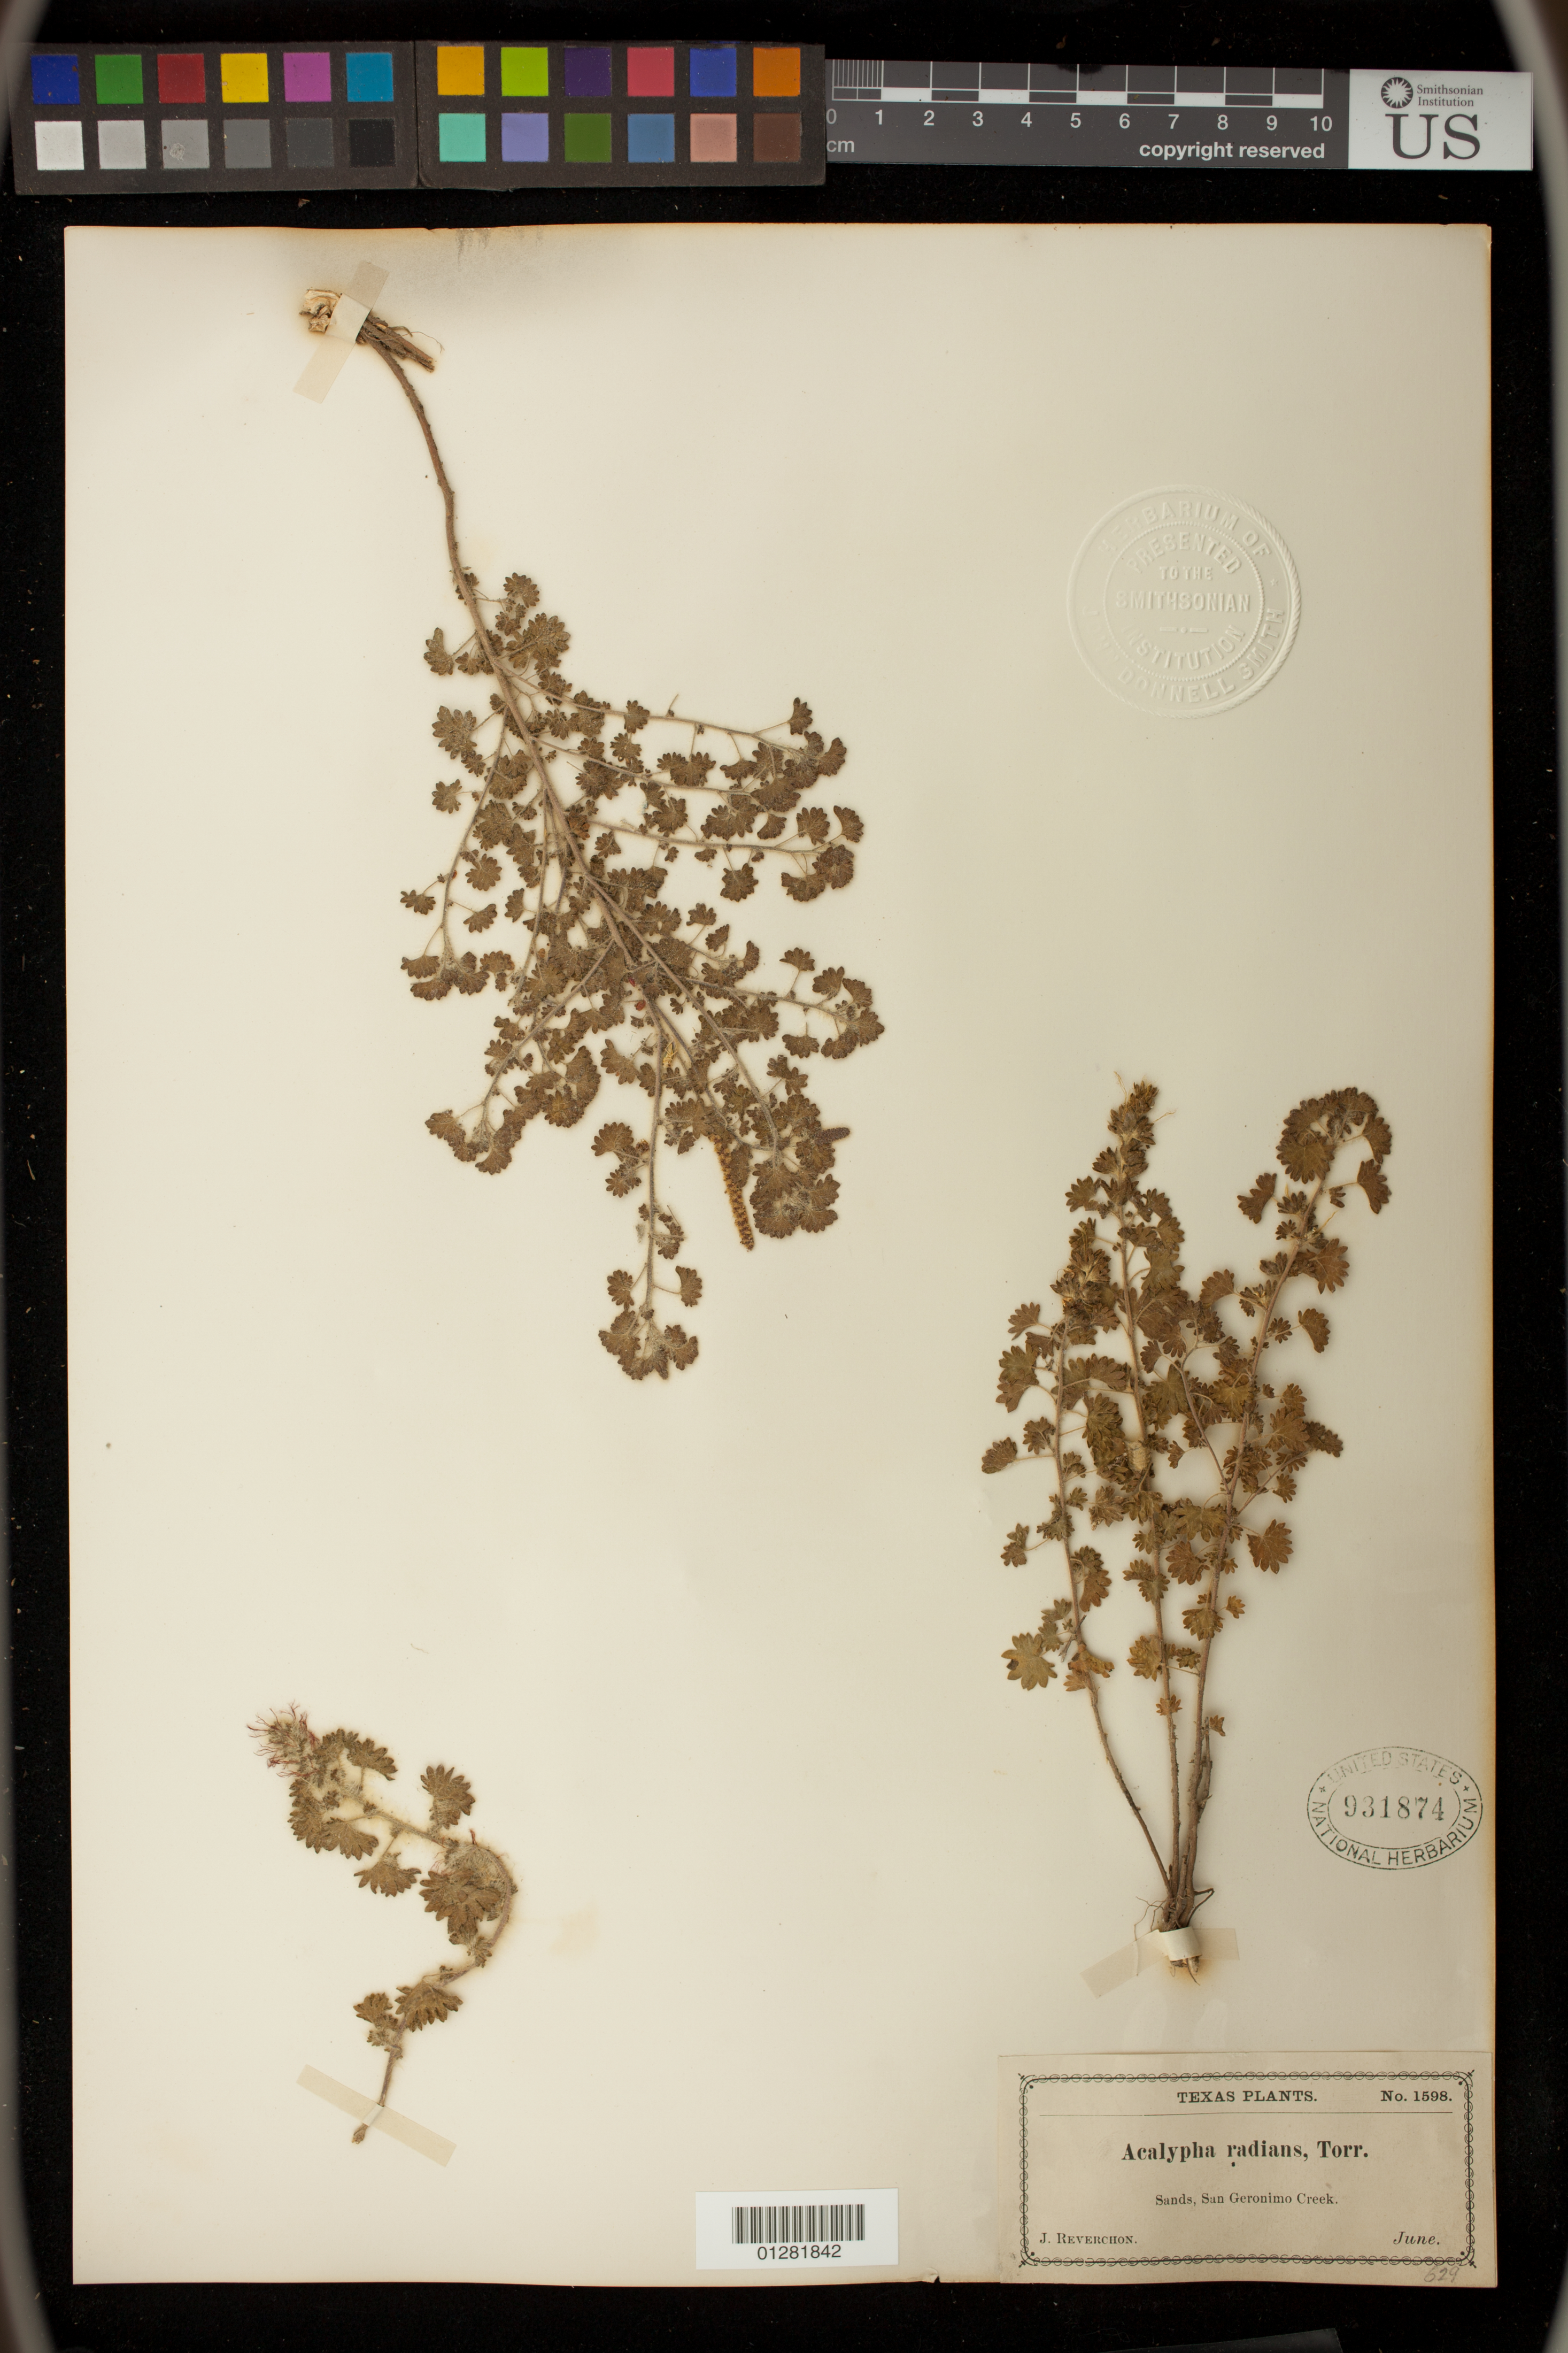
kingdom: Plantae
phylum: Tracheophyta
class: Magnoliopsida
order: Malpighiales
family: Euphorbiaceae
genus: Acalypha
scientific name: Acalypha radians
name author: Torr.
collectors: J. Reverchon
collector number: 1598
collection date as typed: Jun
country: United States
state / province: Texas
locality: Sands, San Geronimo Creek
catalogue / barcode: US 931874